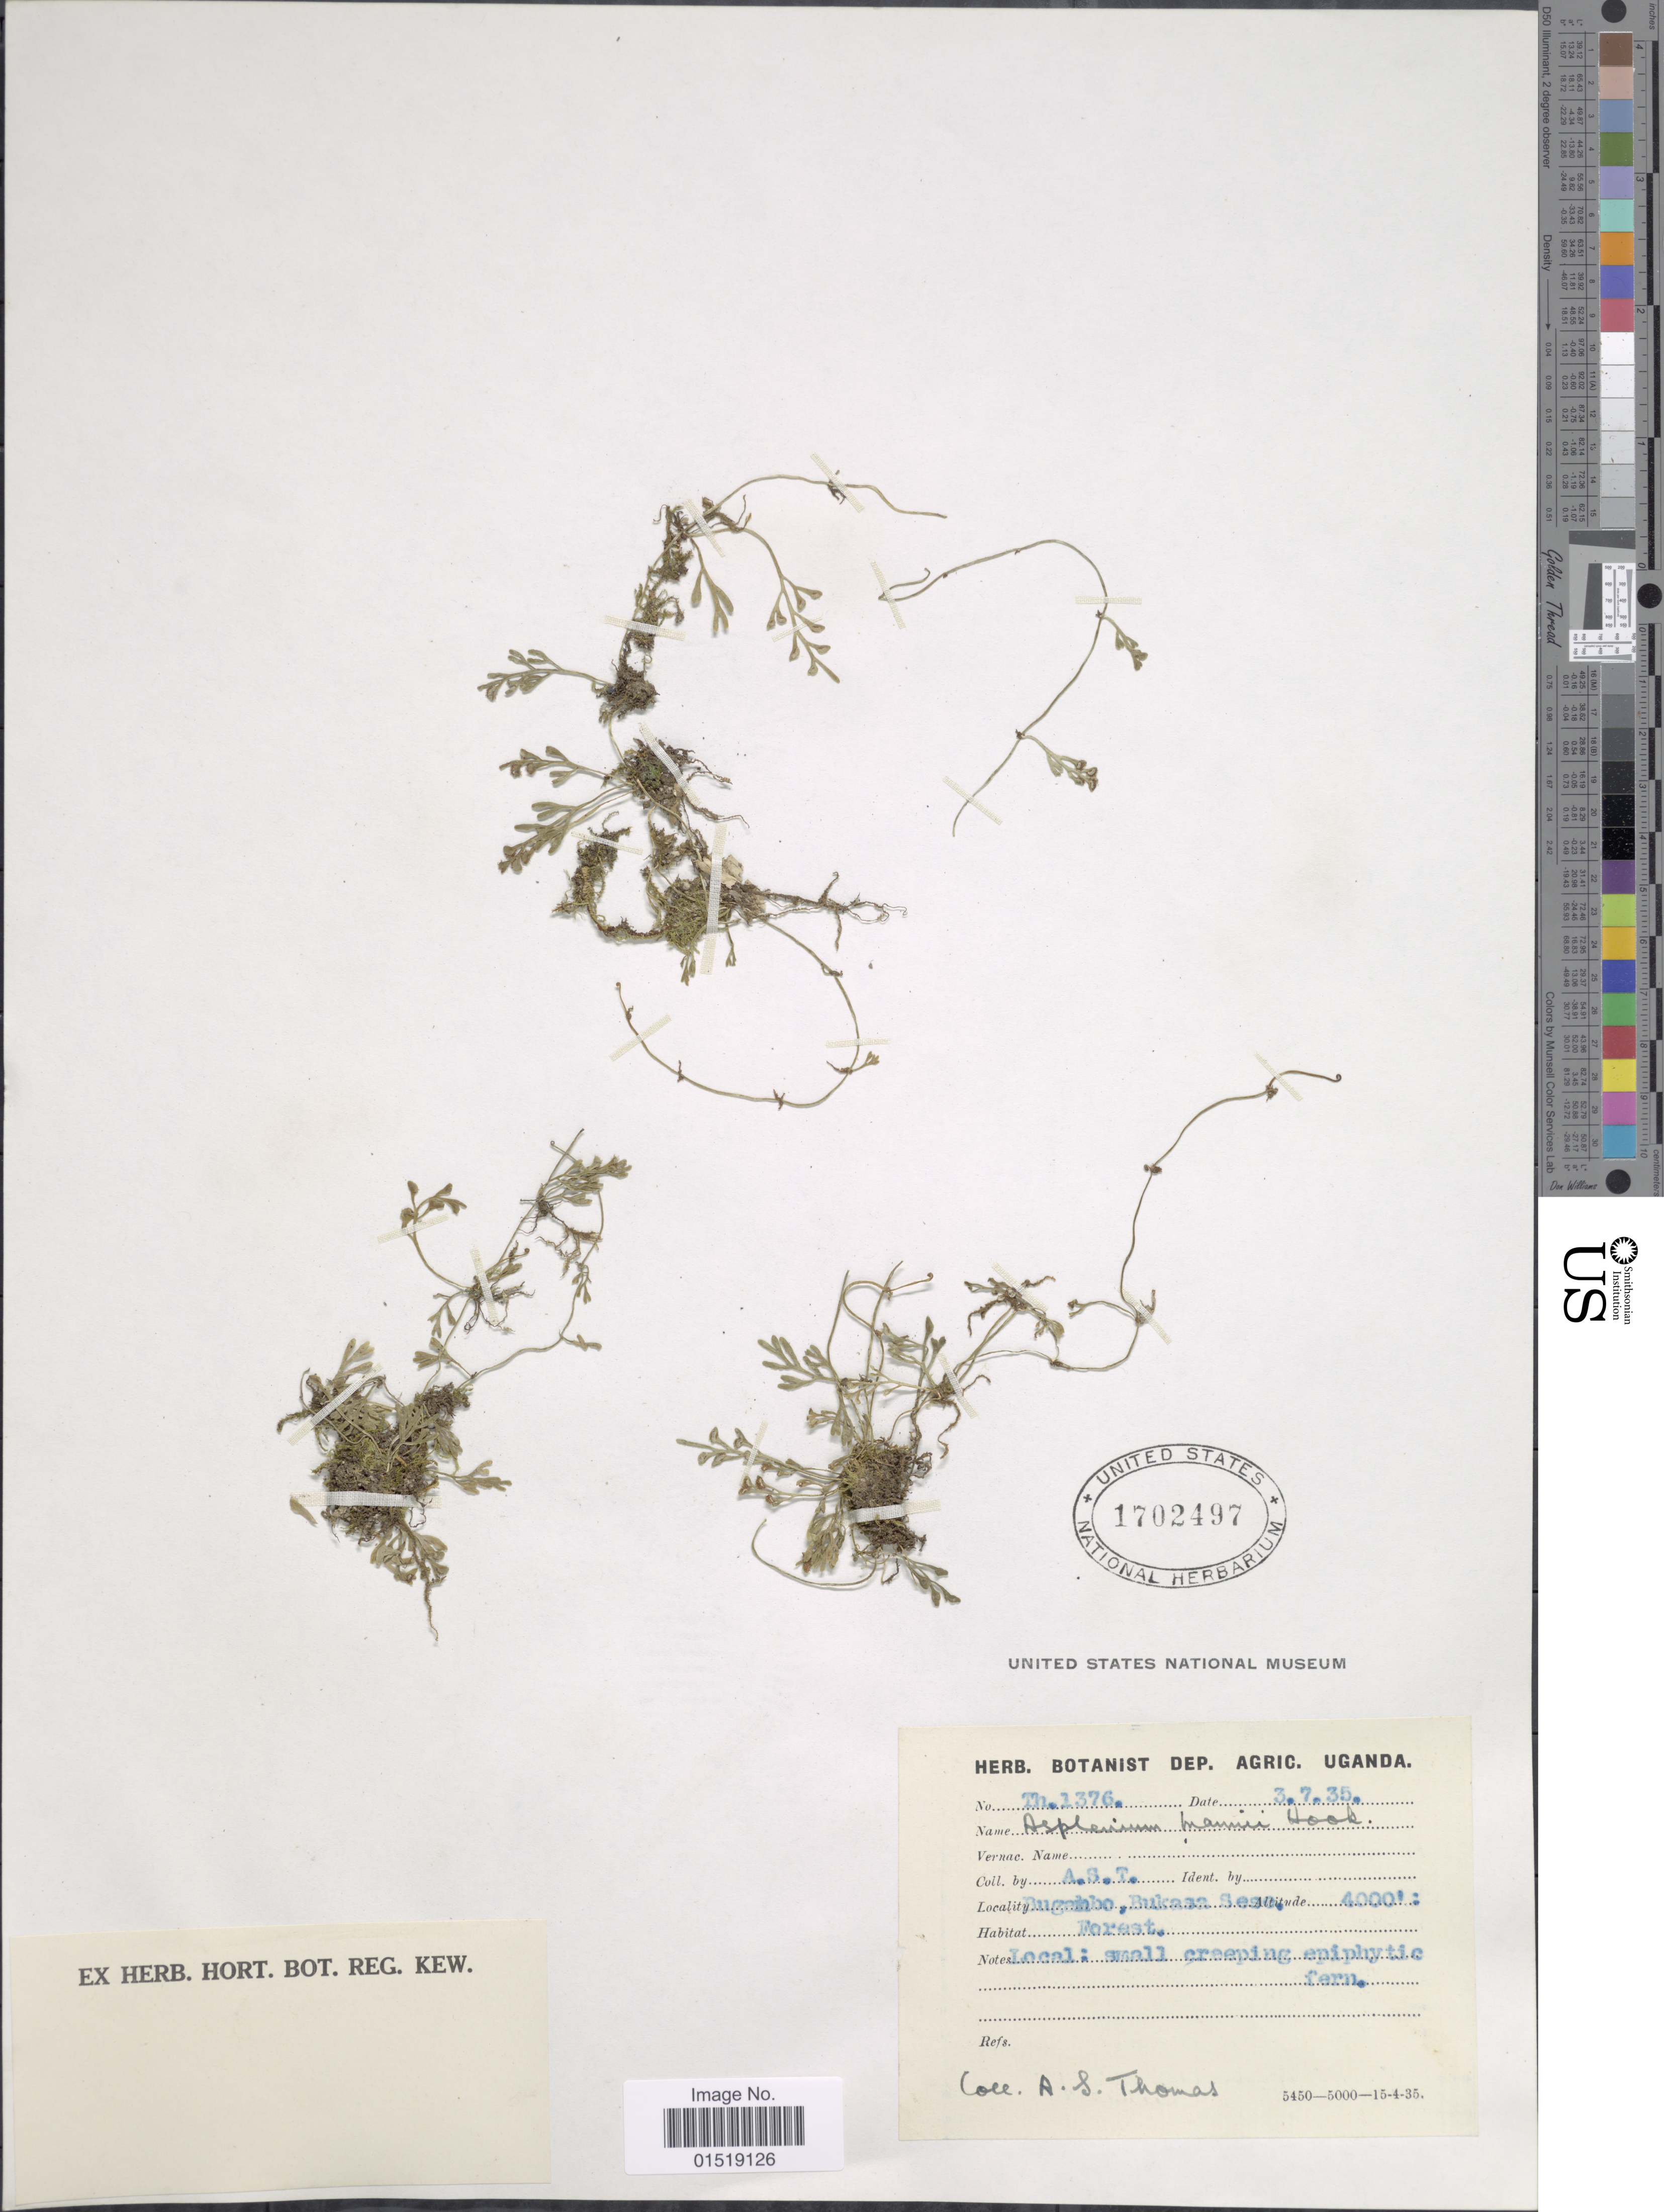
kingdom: Plantae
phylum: Tracheophyta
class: Polypodiopsida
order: Polypodiales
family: Aspleniaceae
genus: Asplenium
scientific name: Asplenium mannii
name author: Hook.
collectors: A. Thomas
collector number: Th. 1376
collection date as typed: Transcribed d/m/y: 3/7/35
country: Uganda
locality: Bugambo, Bukasa Sesa.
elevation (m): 1219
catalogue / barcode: US 1702497